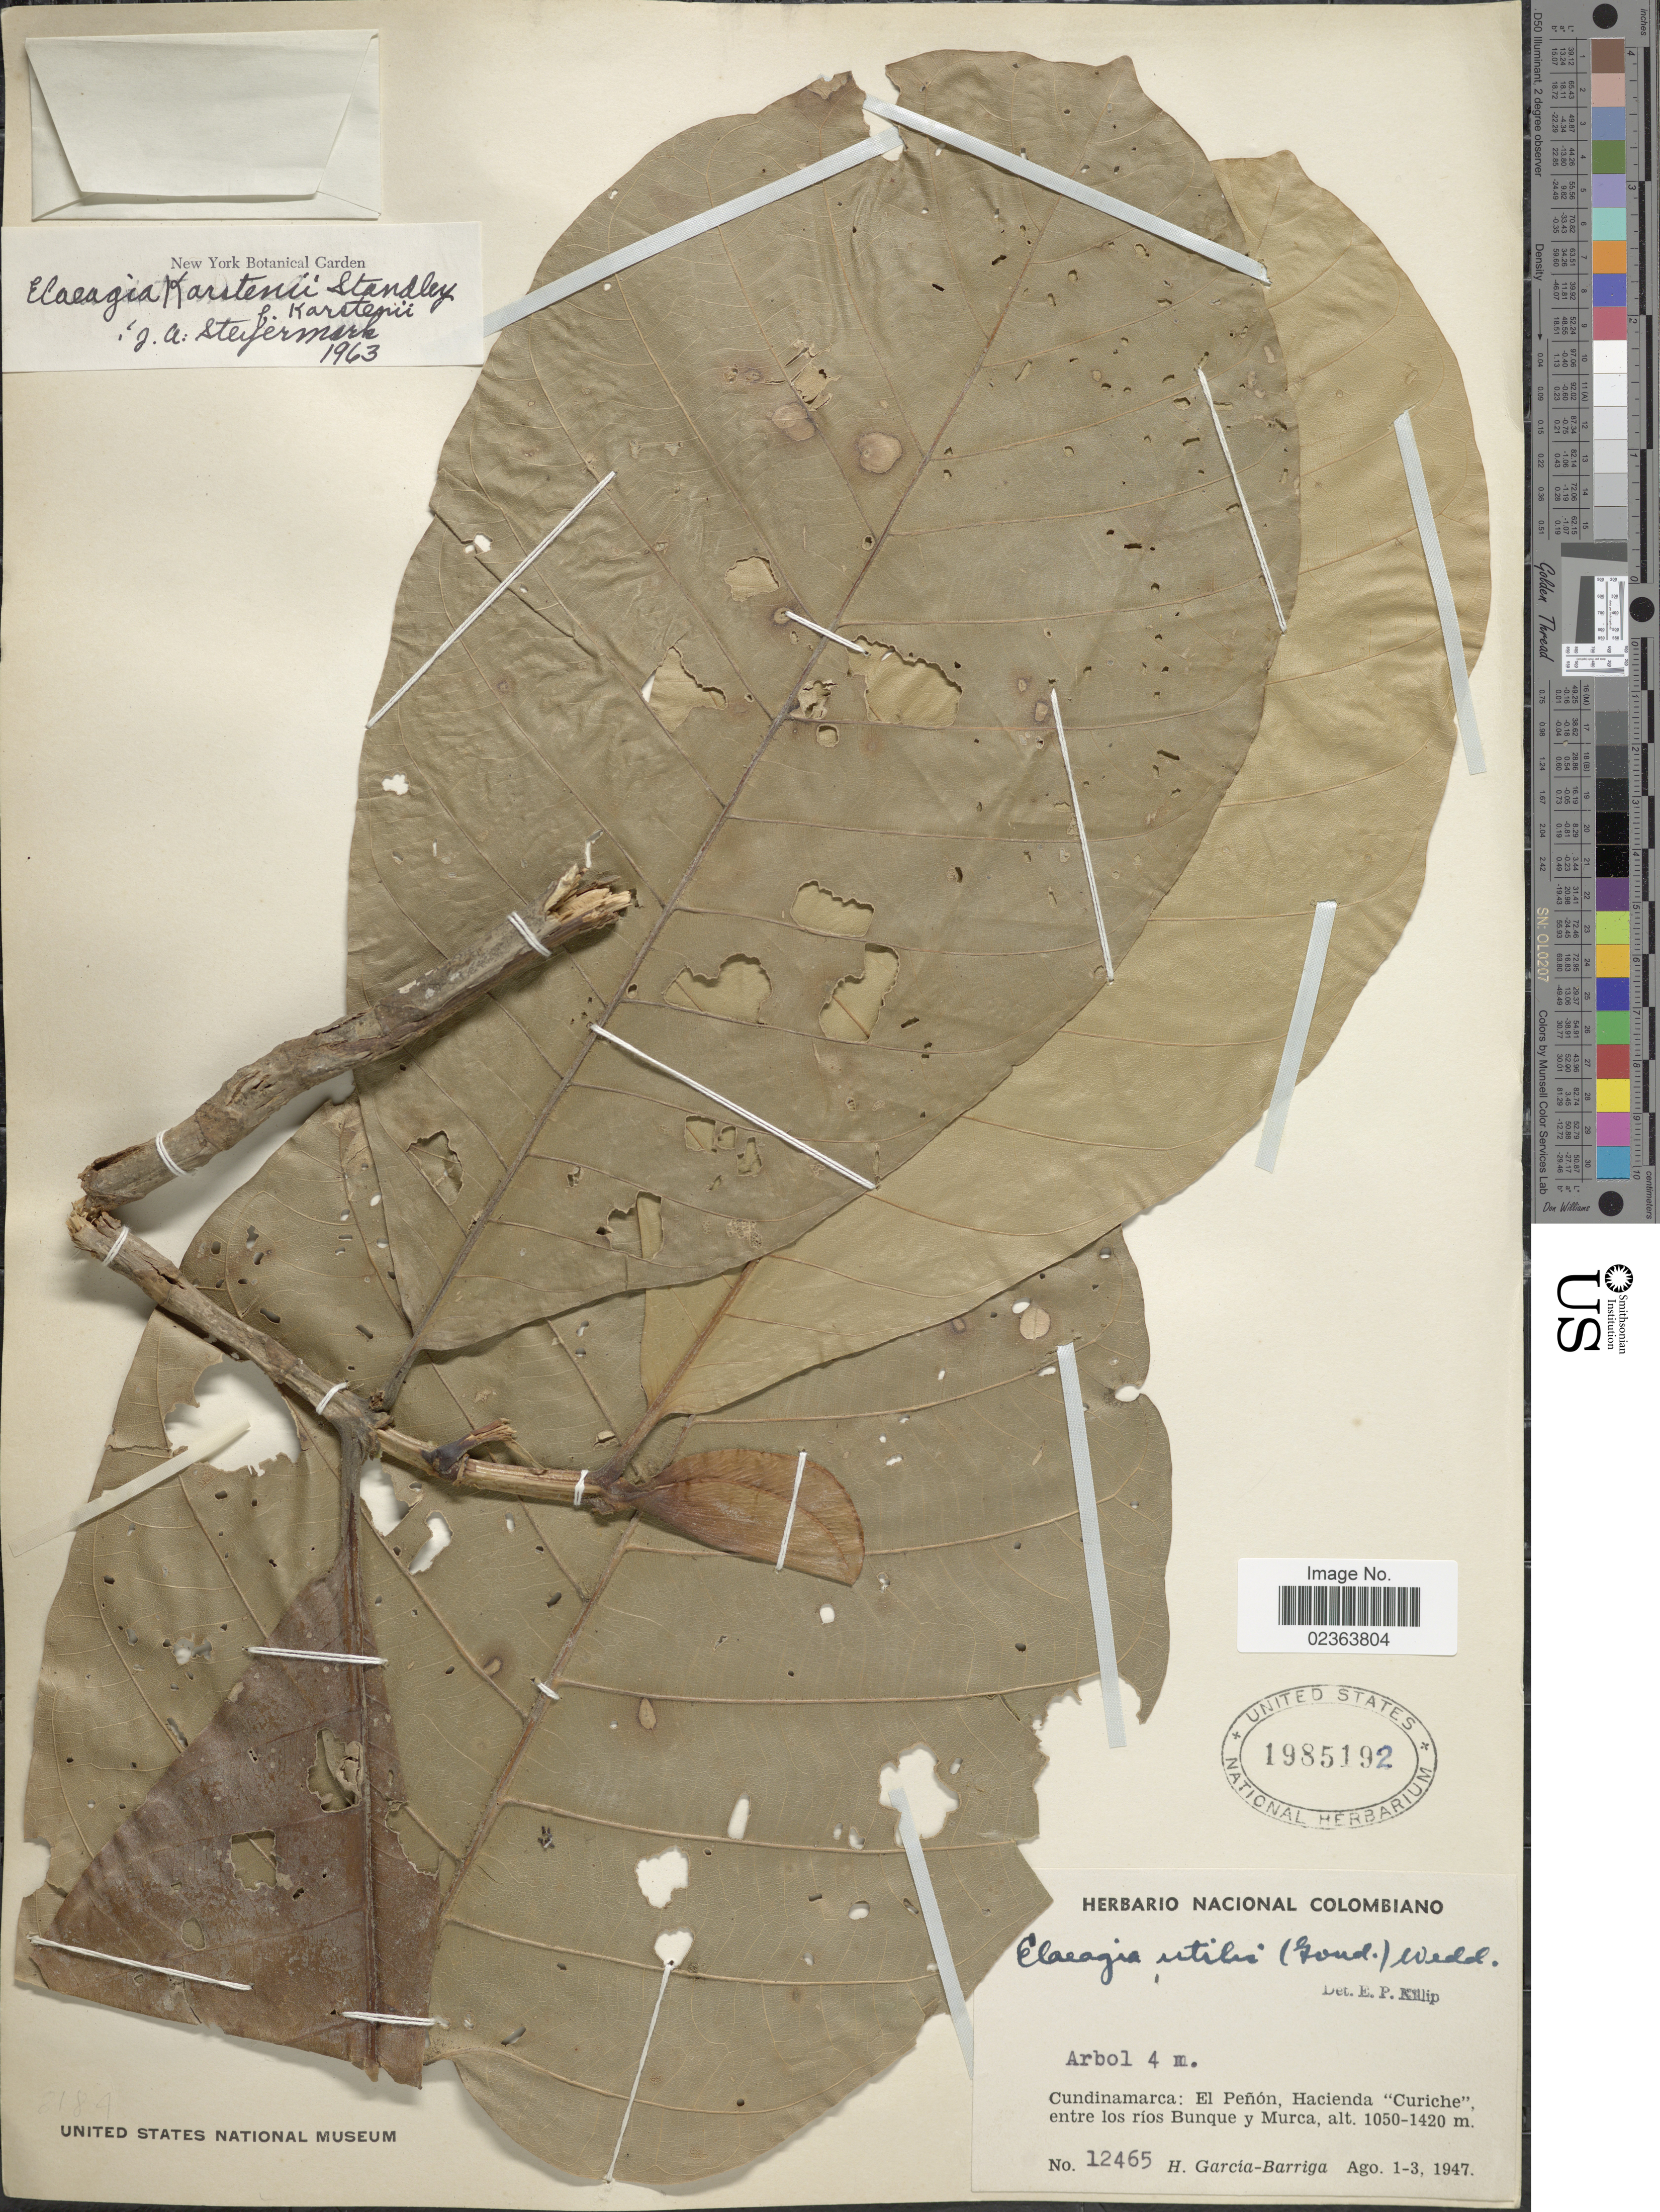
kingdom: Plantae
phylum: Tracheophyta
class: Magnoliopsida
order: Gentianales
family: Rubiaceae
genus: Elaeagia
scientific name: Elaeagia karstenii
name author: Standl.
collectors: H. García Barriga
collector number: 12465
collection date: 1947-08-01/1947-08-03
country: Colombia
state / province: Cundinamarca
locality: Cundinamarca, El Penon, Hacienda, Curiche entre los rios Bunque y Murca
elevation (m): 1050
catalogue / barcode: US 1985192